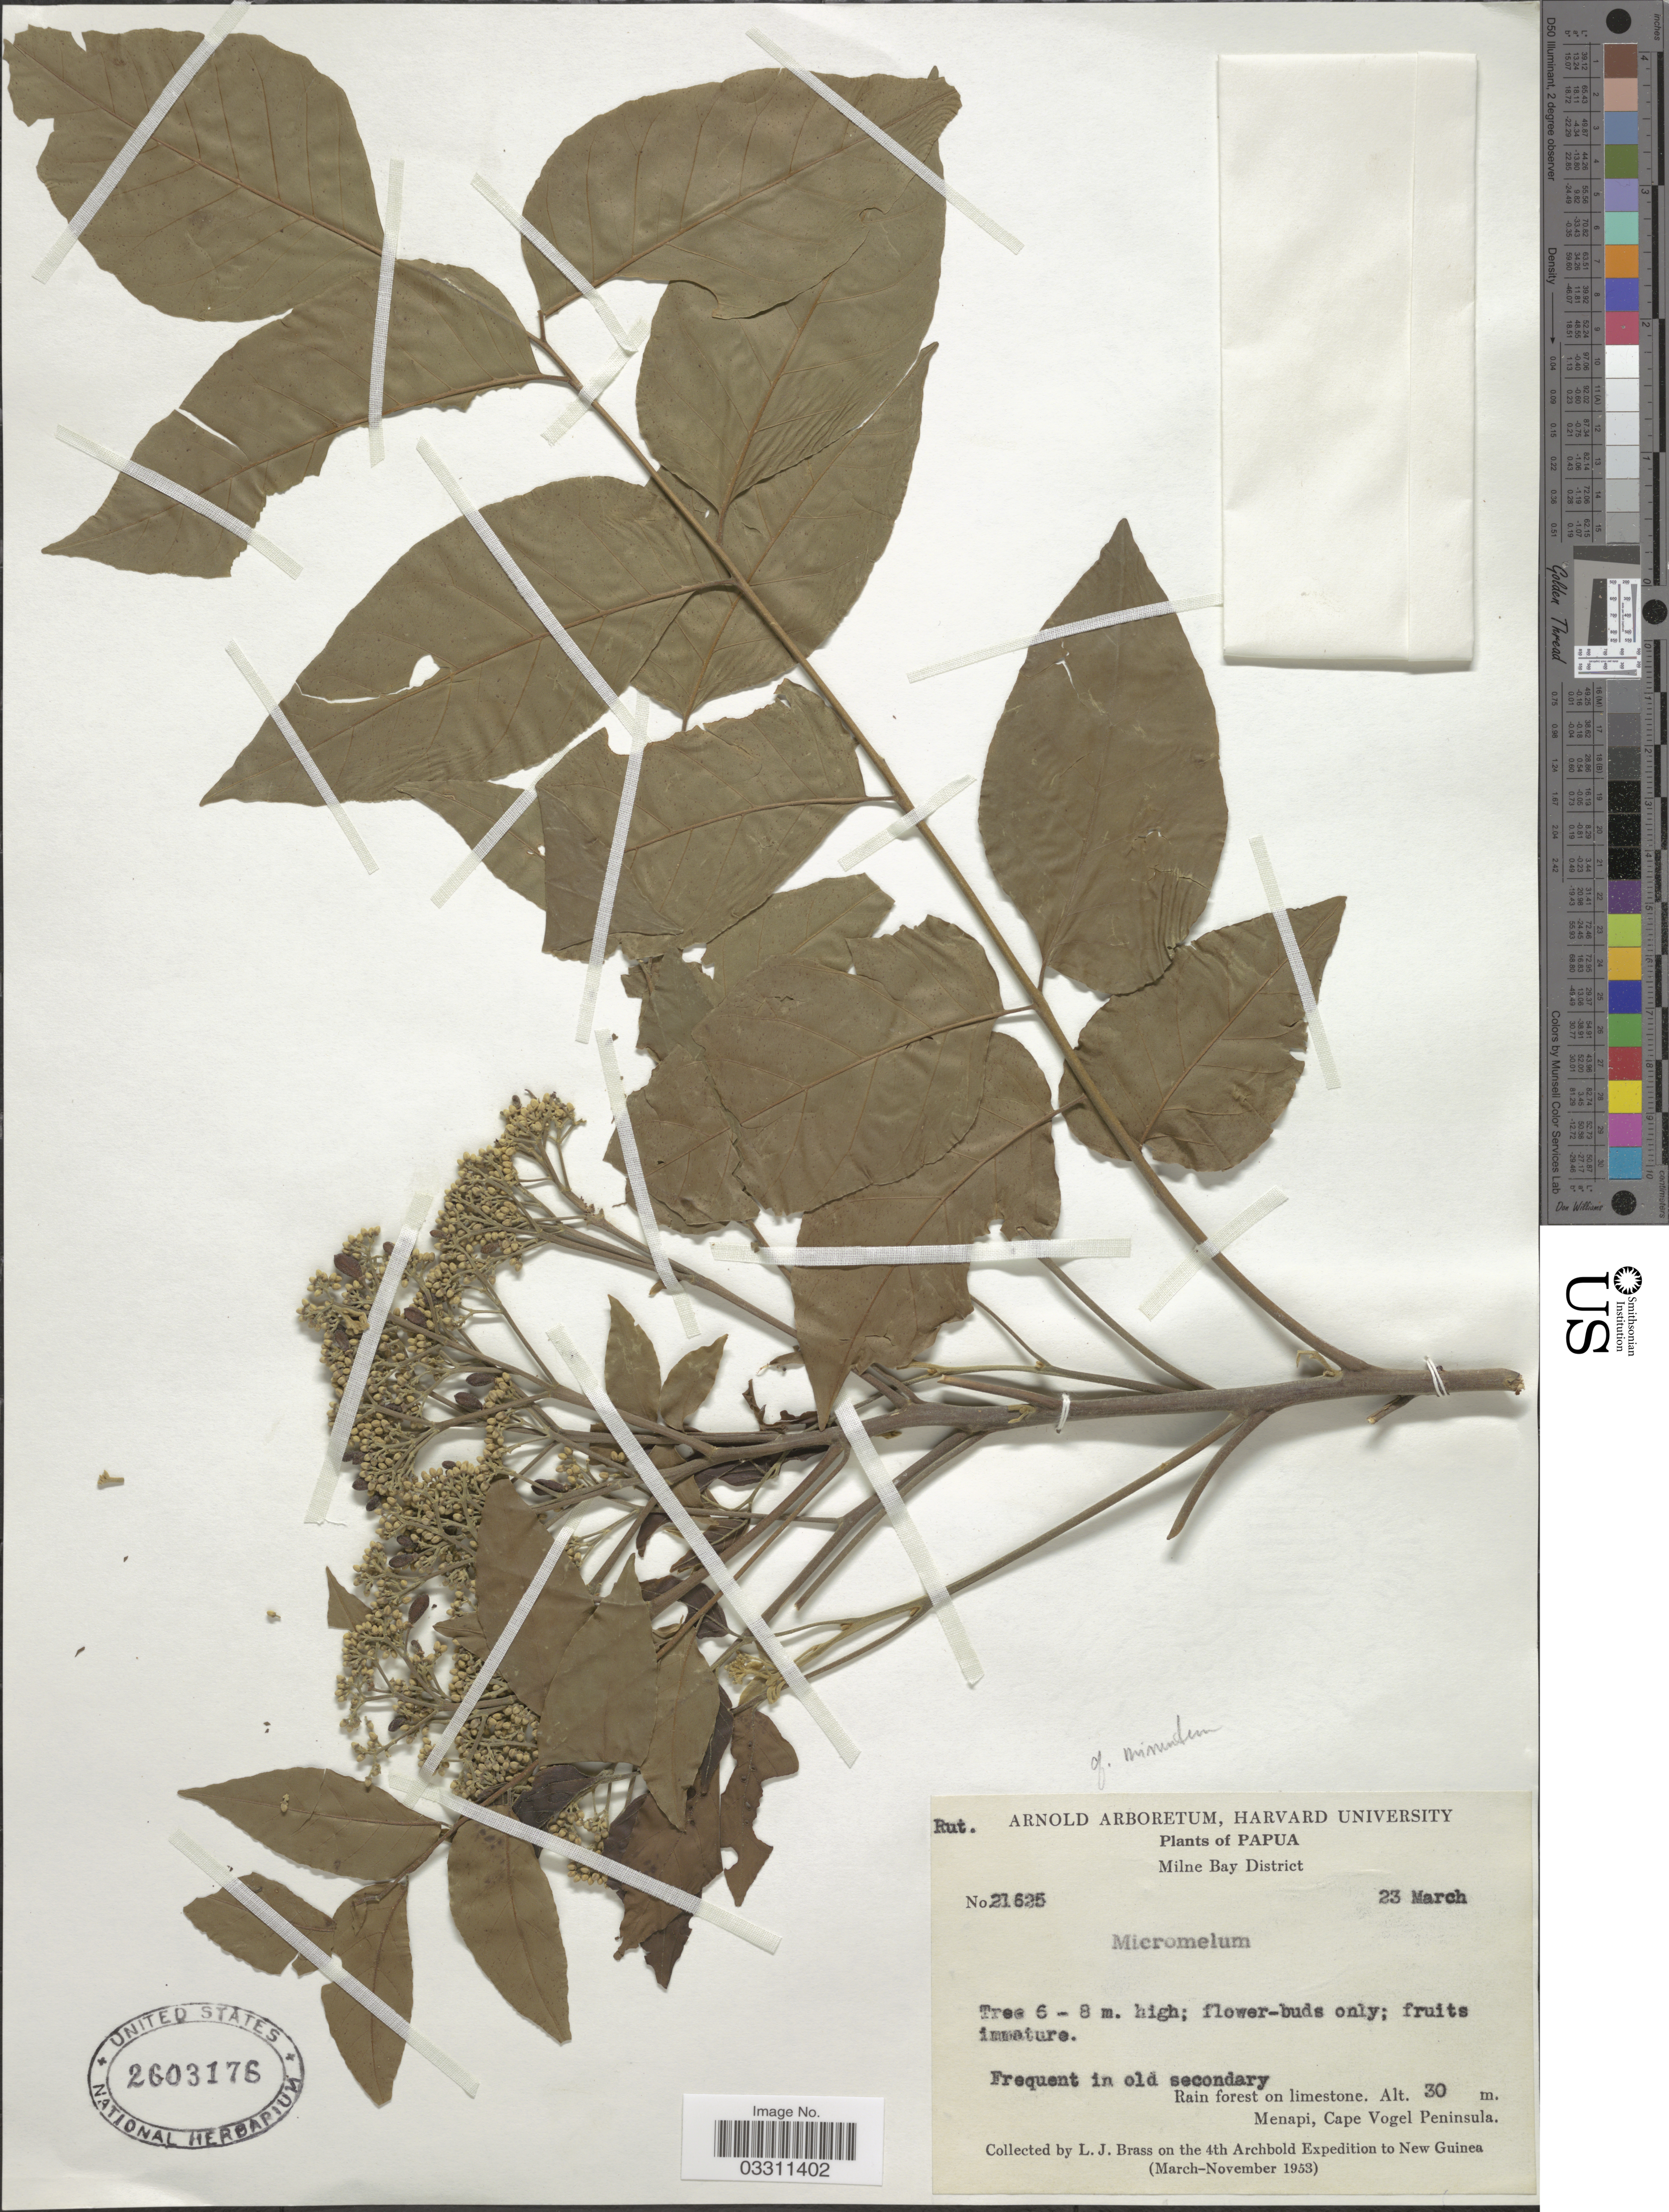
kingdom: Plantae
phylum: Tracheophyta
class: Magnoliopsida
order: Sapindales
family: Rutaceae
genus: Micromelum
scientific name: Micromelum minutum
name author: (G. Forst.) Wight & Arn.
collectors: L. J. Brass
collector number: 21625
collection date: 1953-03-23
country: Papua New Guinea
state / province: Milne Bay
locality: Papua. Milne Bay District. Menapi, Cape Vogel Peninsula.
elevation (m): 30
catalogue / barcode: US 2603176